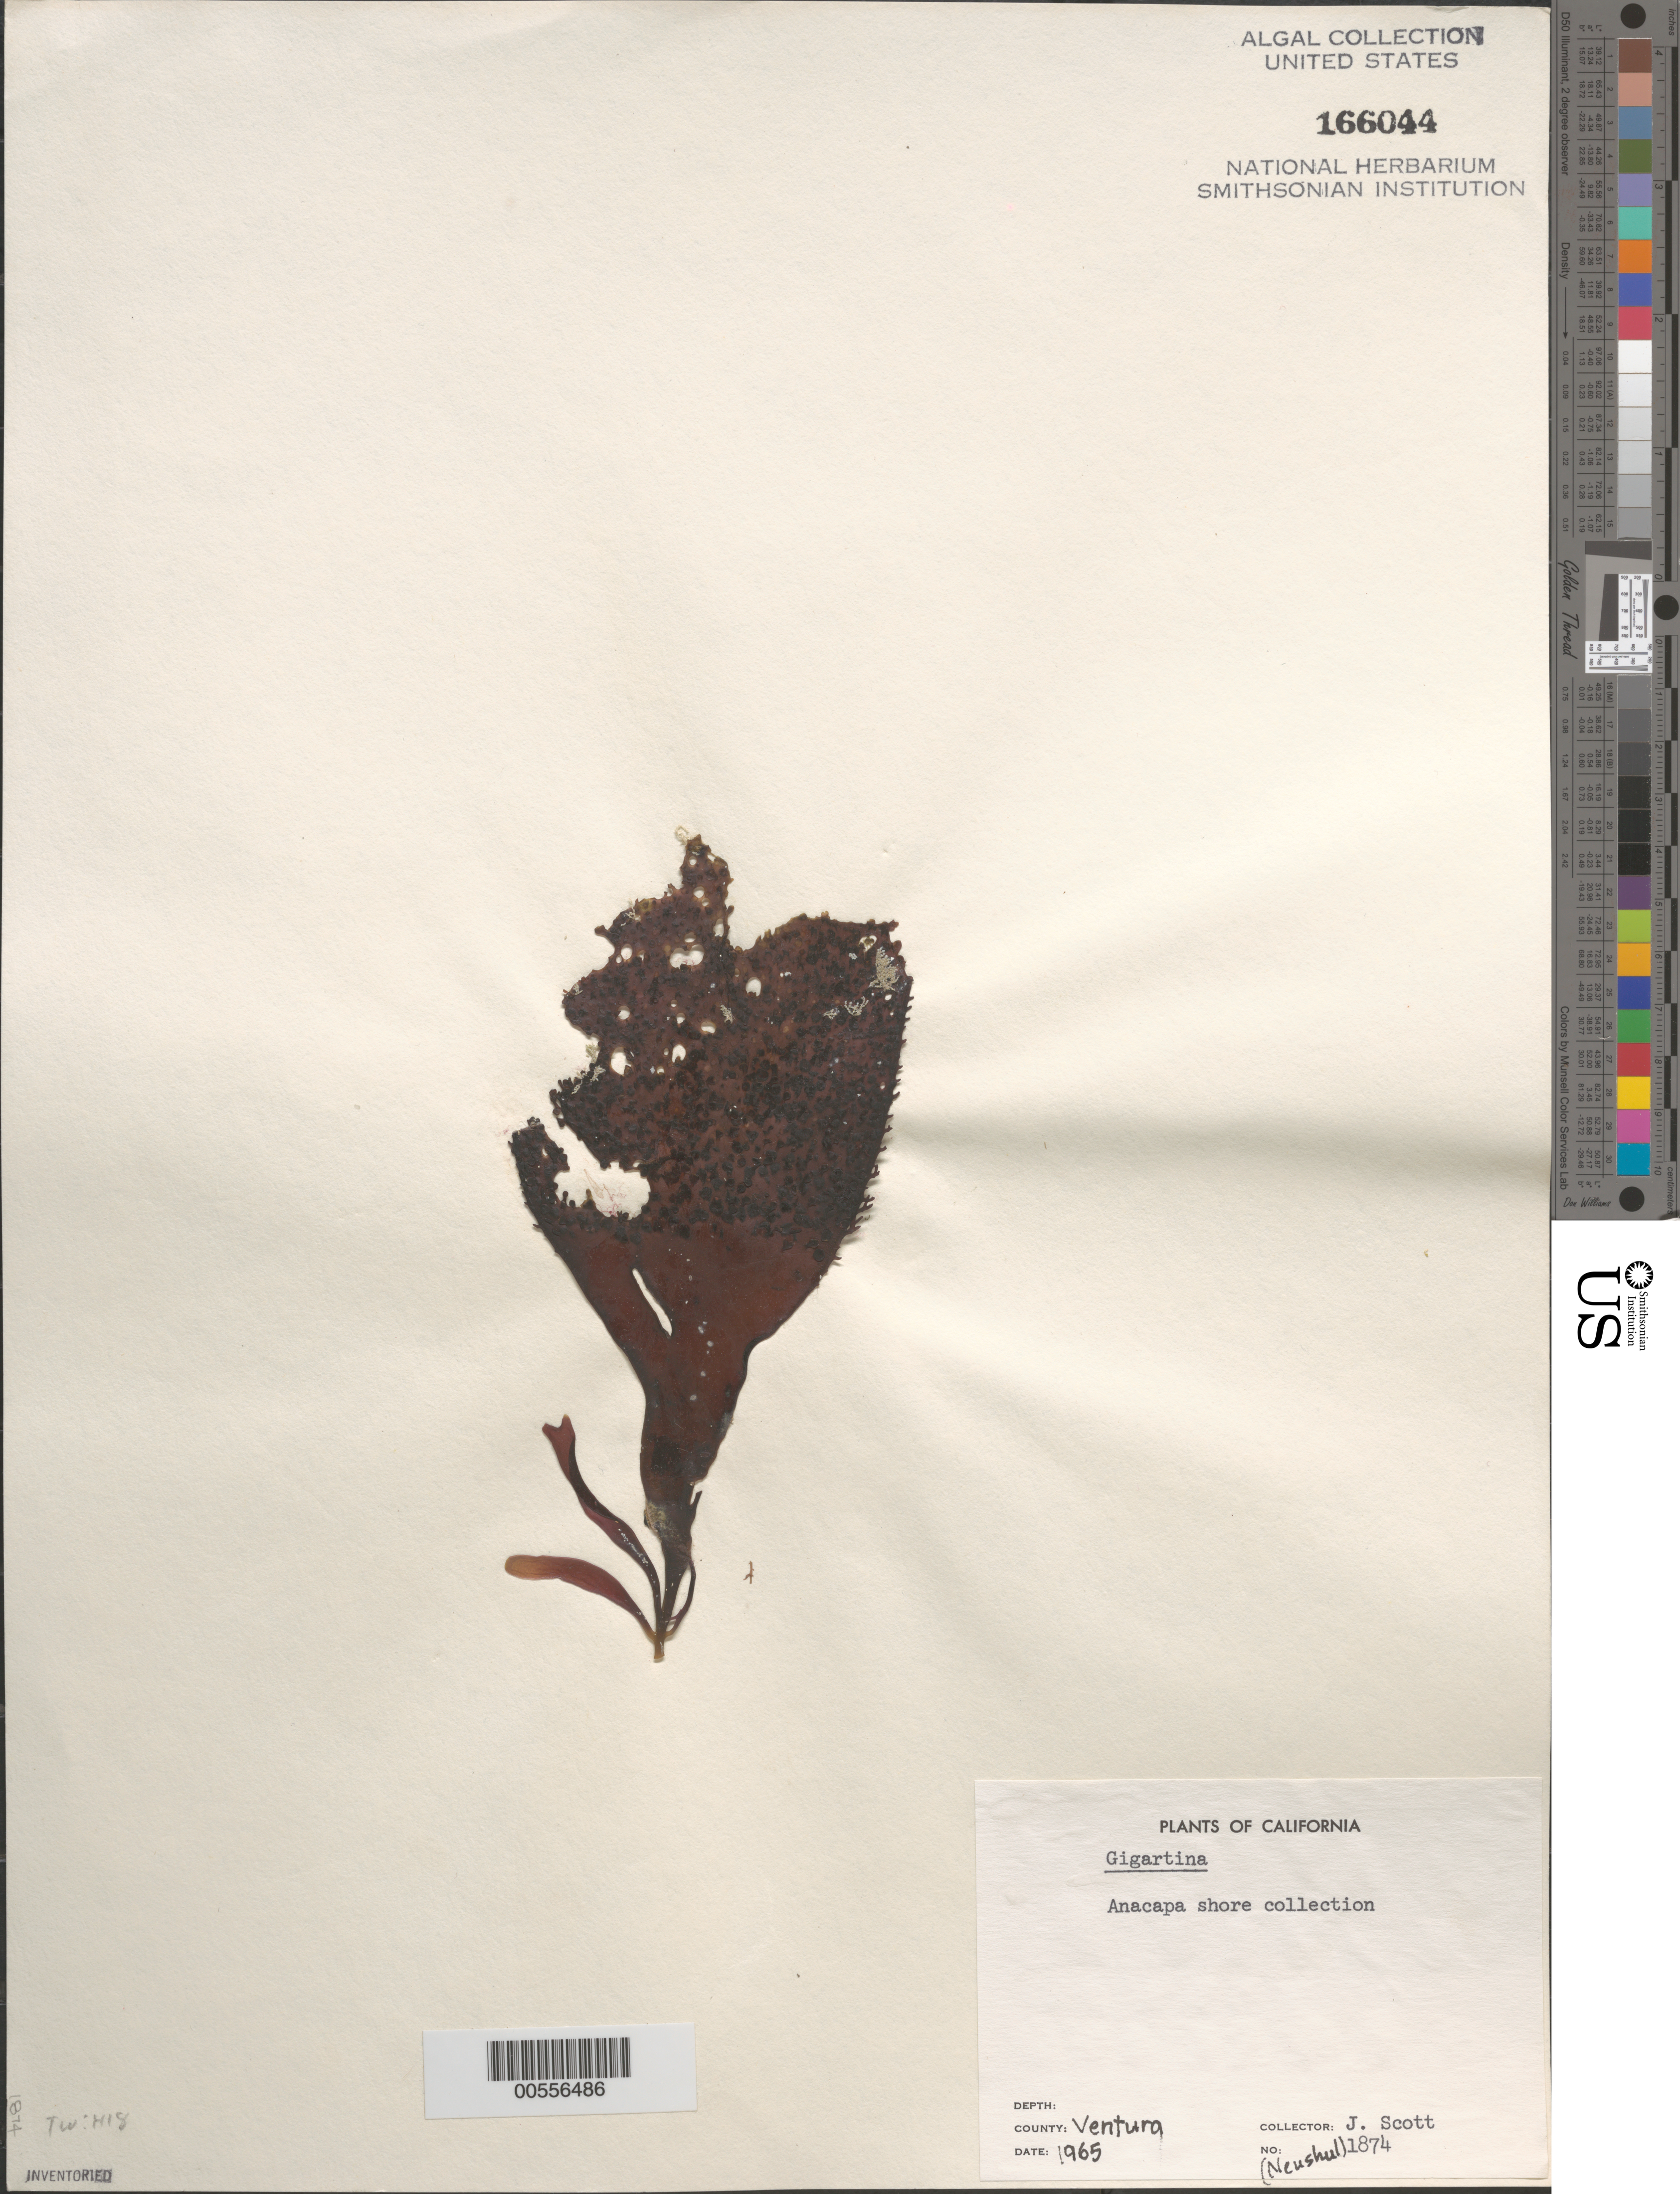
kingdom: Plantae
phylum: Rhodophyta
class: Florideophyceae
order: Gigartinales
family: Gigartinaceae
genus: Gigartina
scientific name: Gigartina sp.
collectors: J. Scott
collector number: Neushul 1874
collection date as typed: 1965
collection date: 1965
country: United States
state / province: California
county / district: Ventura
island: Anacapa Island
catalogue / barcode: US 166044